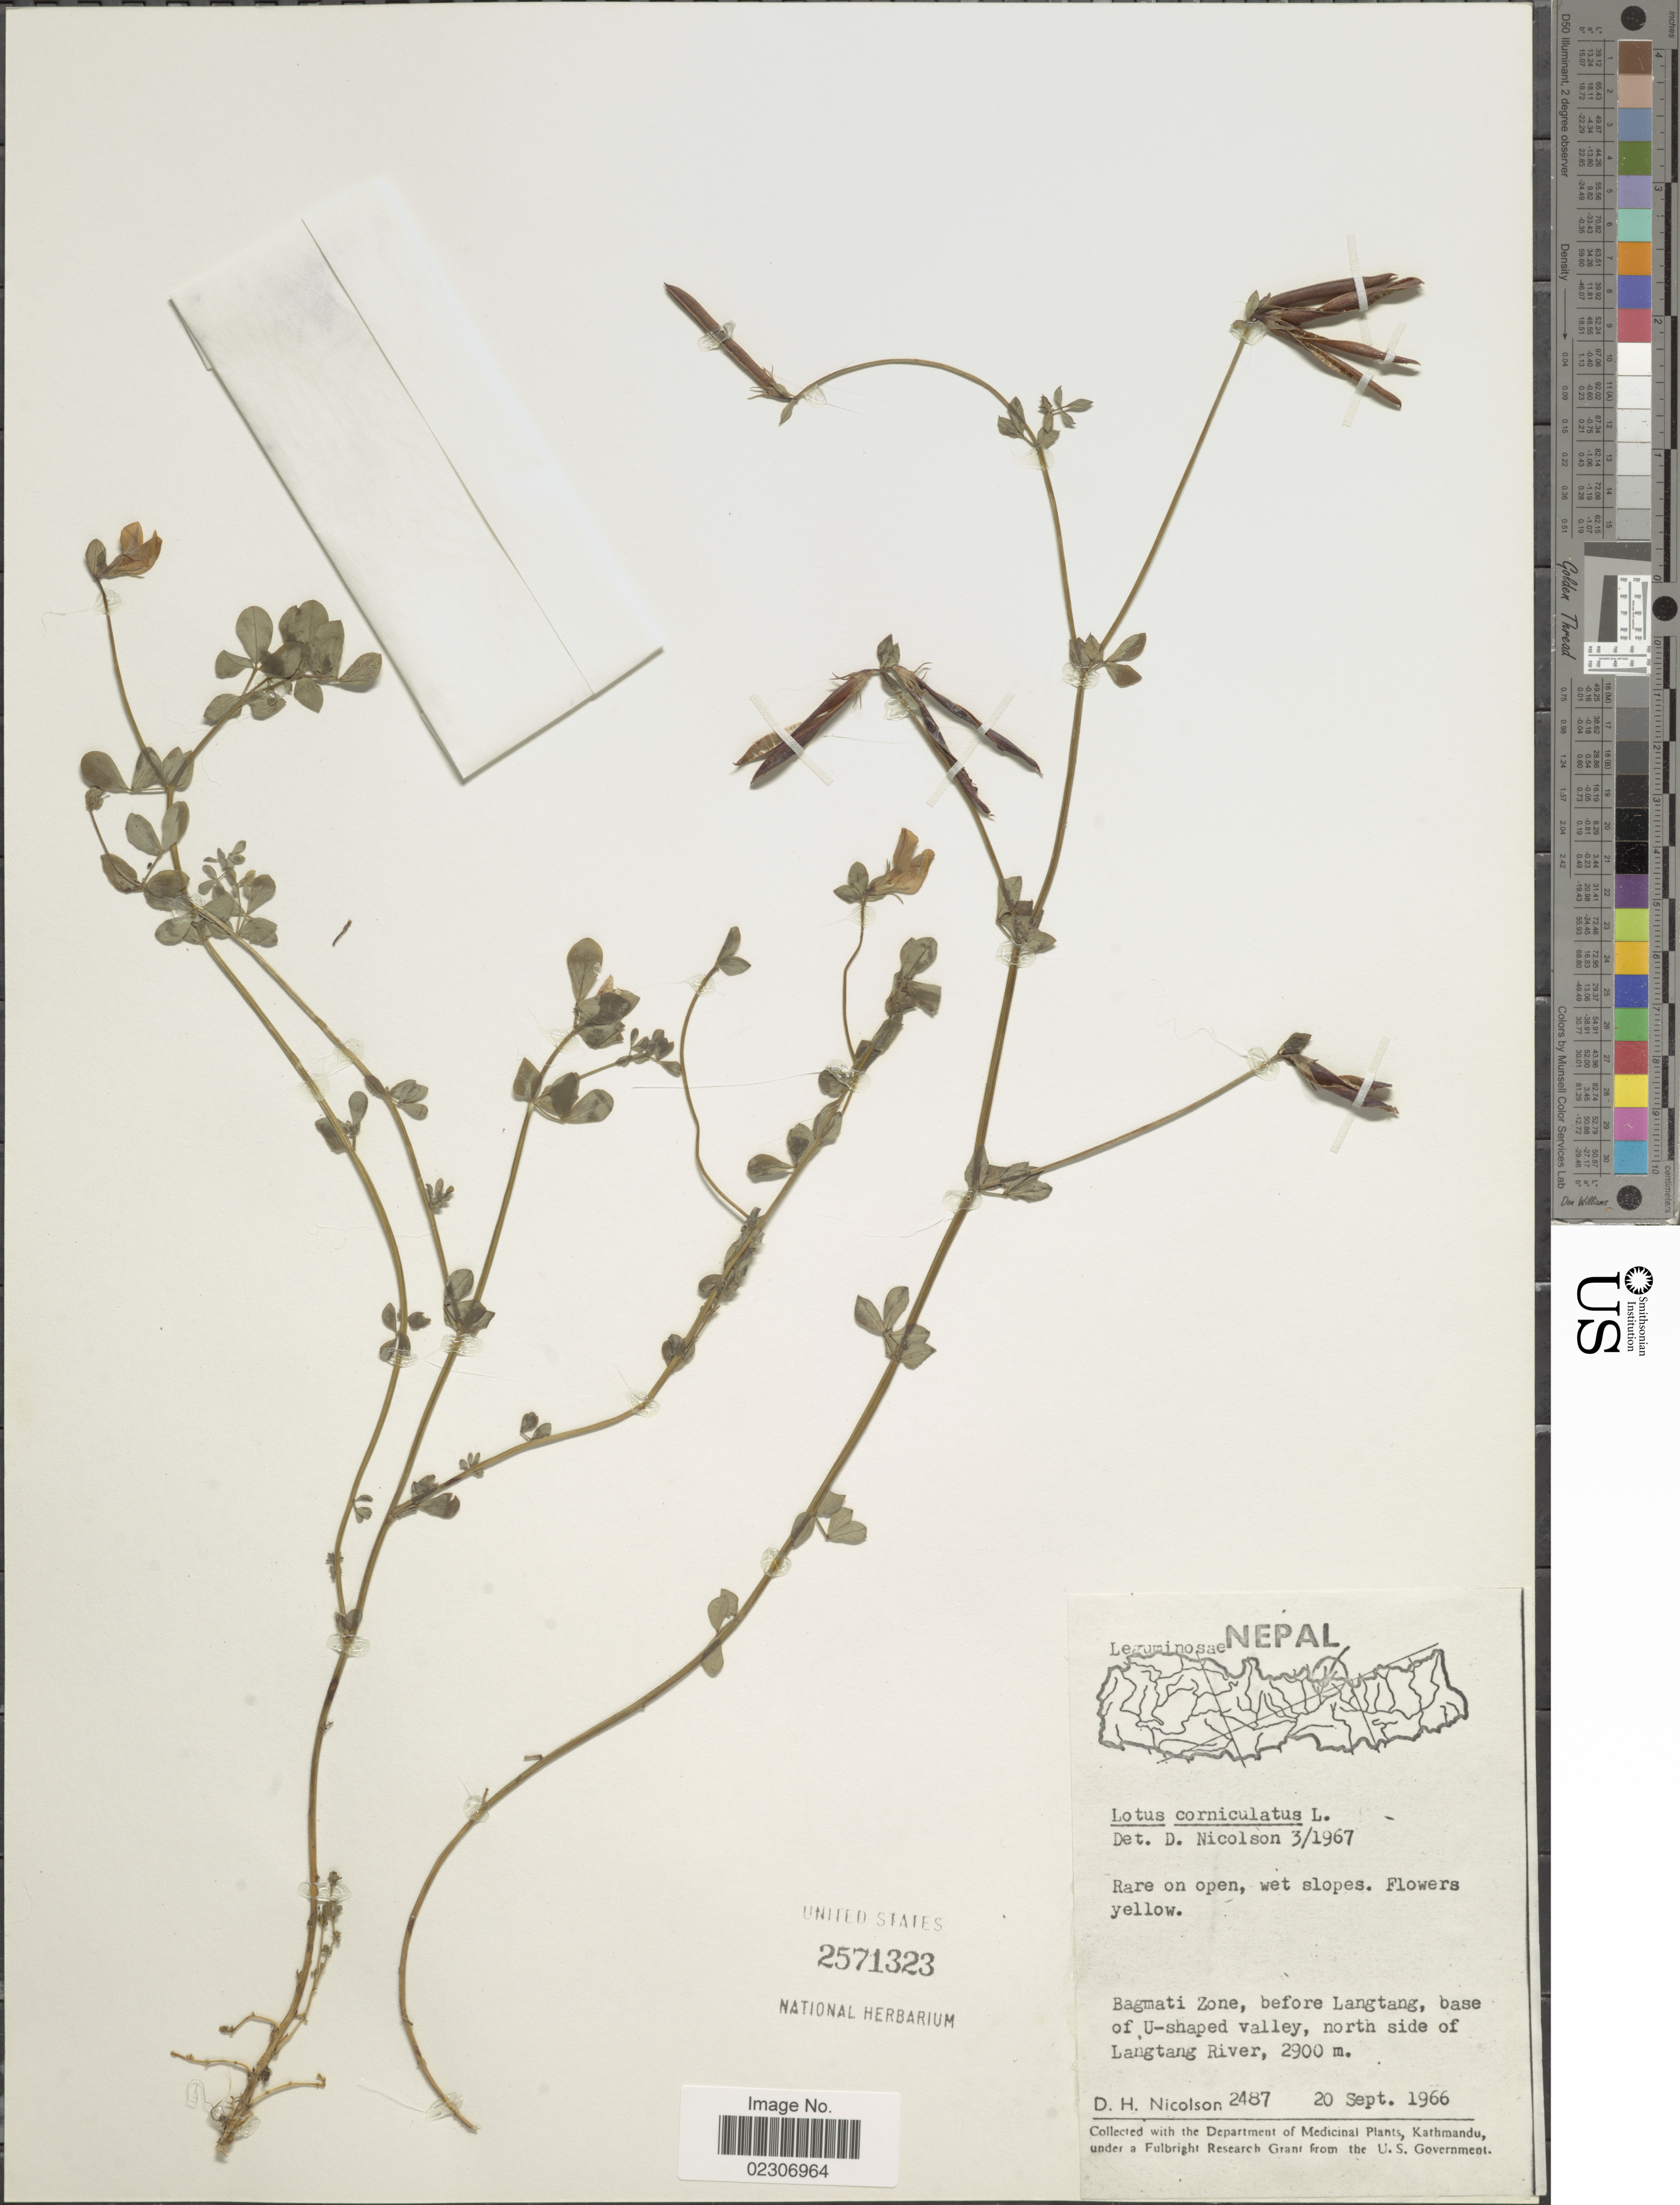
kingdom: Plantae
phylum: Tracheophyta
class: Magnoliopsida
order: Fabales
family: Fabaceae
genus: Lotus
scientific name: Lotus corniculatus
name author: L.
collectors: D. H. Nicolson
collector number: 2487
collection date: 1966-09-20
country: Nepal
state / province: Bagmati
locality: Bagmati Zone, before Langtang, base of U-shaped valley, north side of Langtang River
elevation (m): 2900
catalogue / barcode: US 2571323